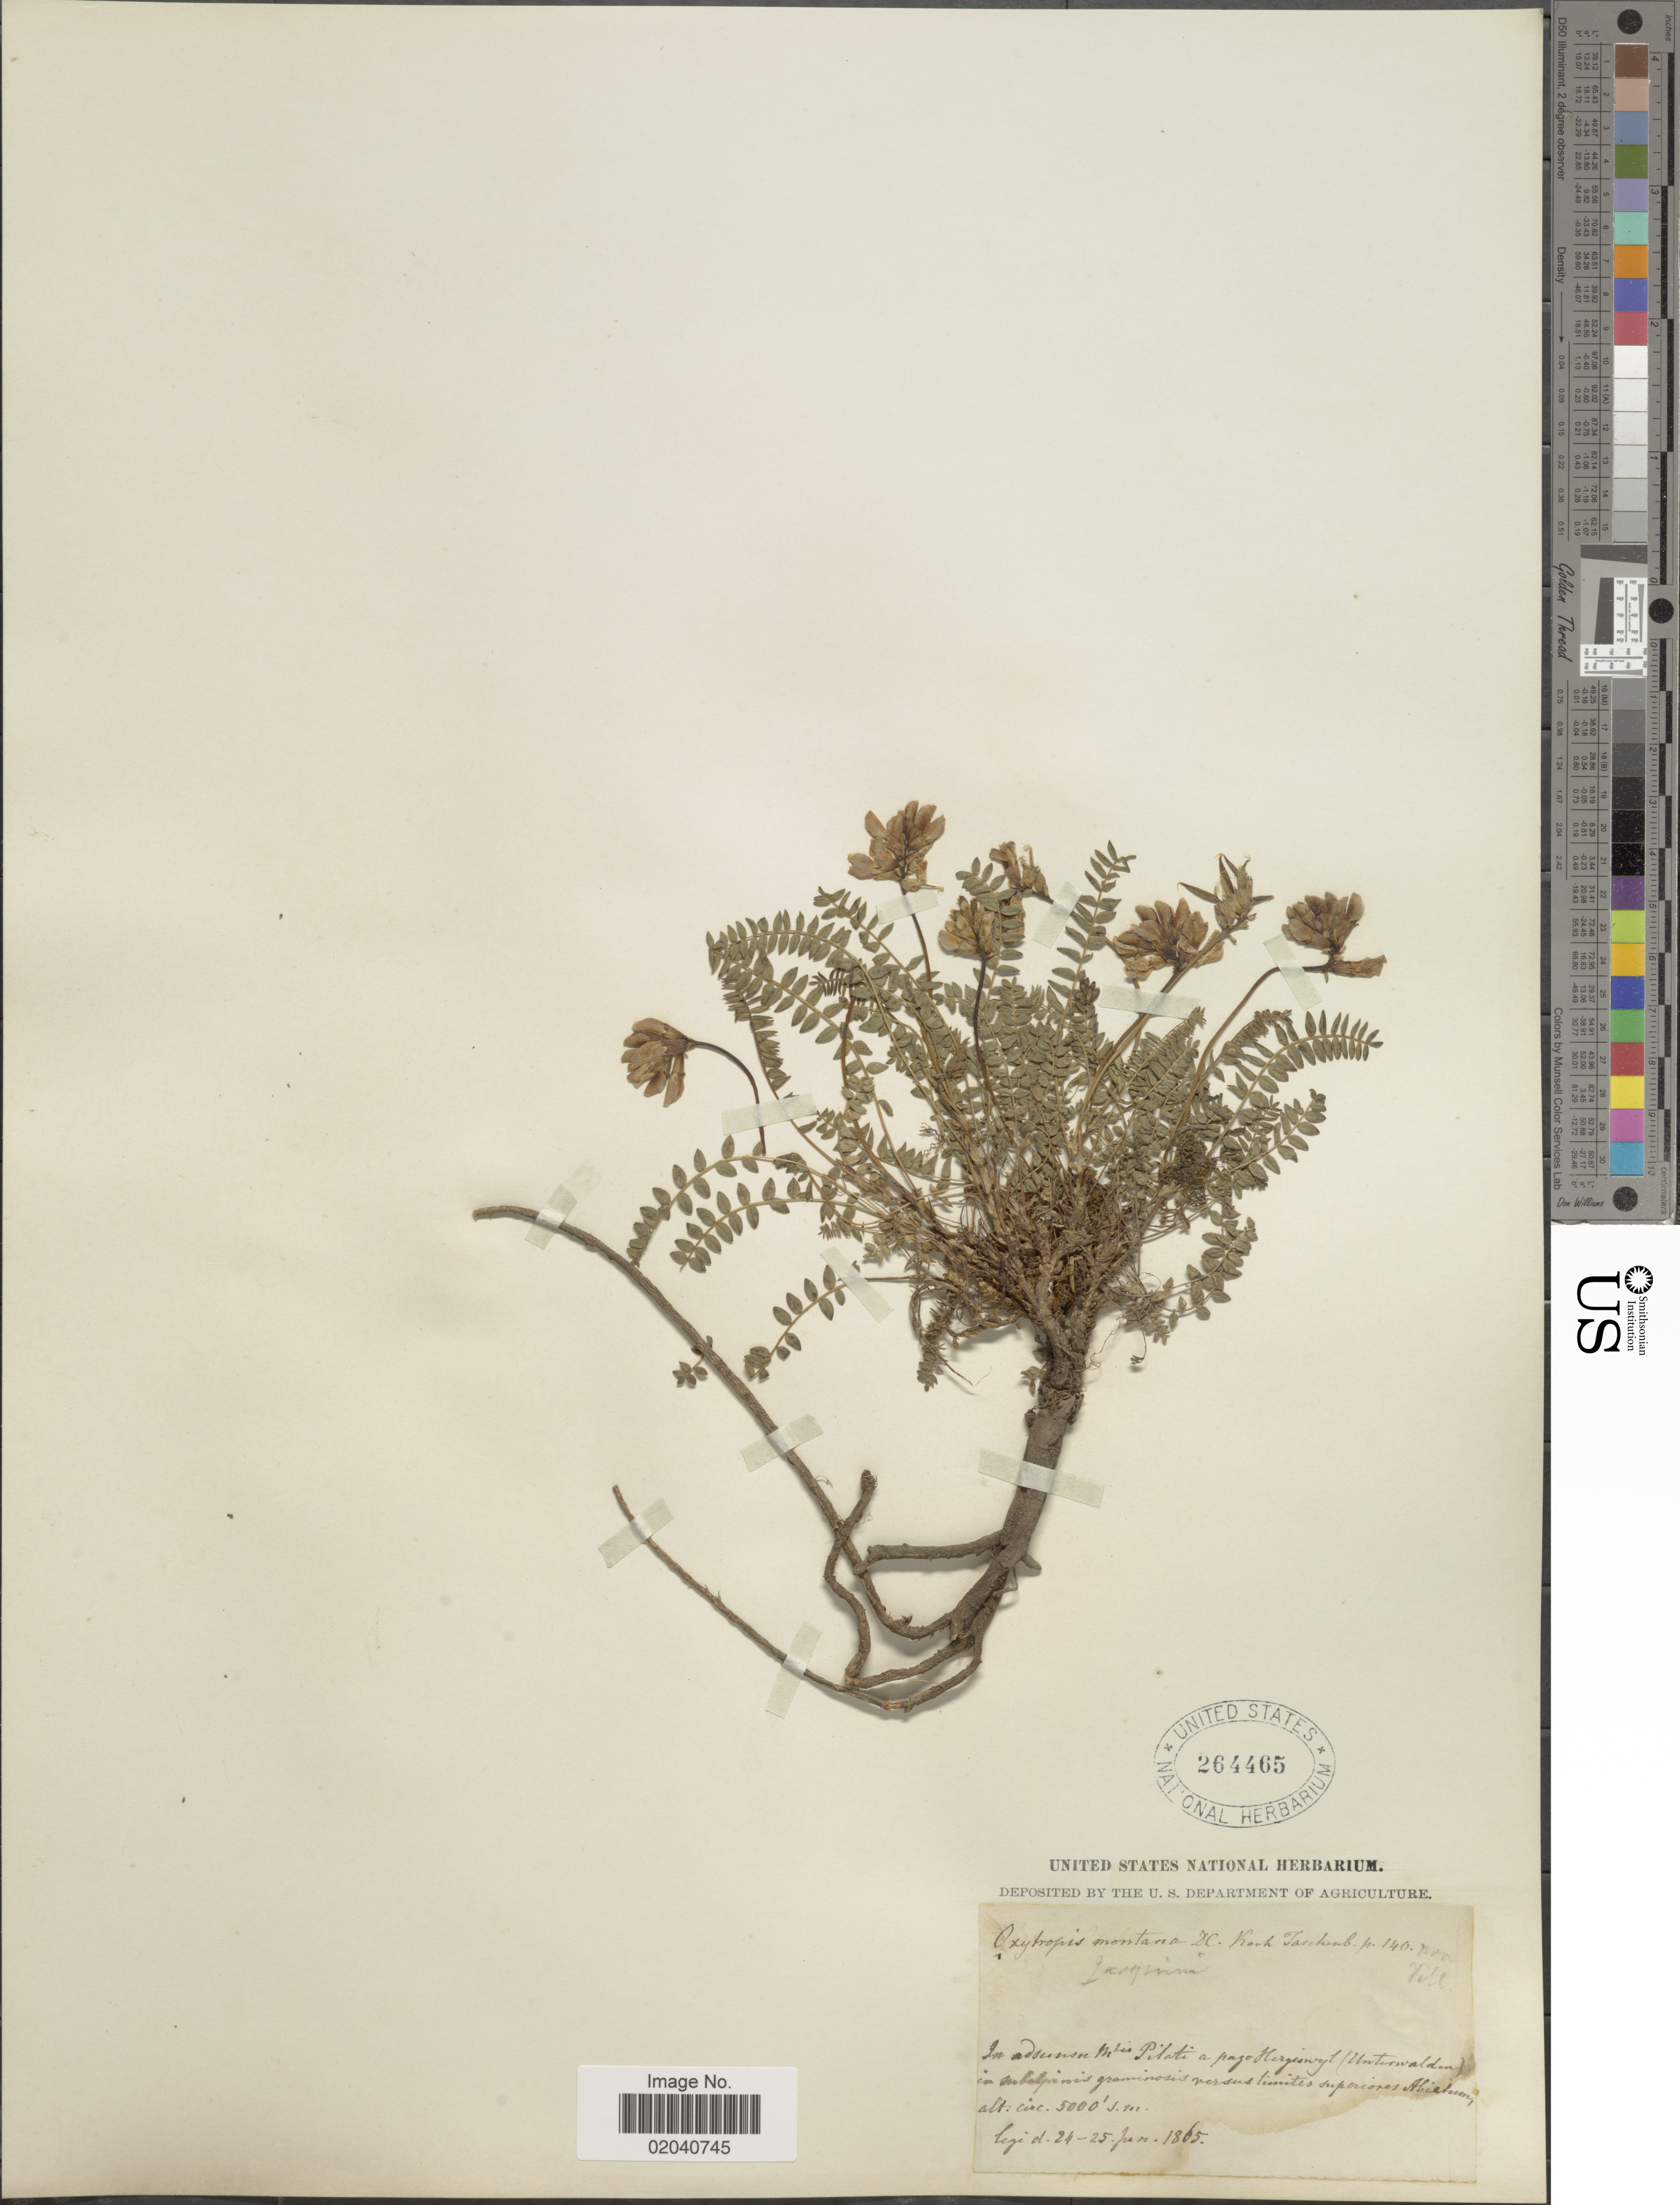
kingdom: Plantae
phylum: Tracheophyta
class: Magnoliopsida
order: Fabales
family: Fabaceae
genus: Oxytropis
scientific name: Oxytropis montana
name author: (L.) DC.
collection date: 1865-06-24/1865-06-25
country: Switzerland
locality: In adsunsn Mts Pitati a pago Her [illegible text] (Unterwalden) in subalpinis graminosis versus limites superiores Abic [illegible text]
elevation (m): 1524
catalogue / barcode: US 264465